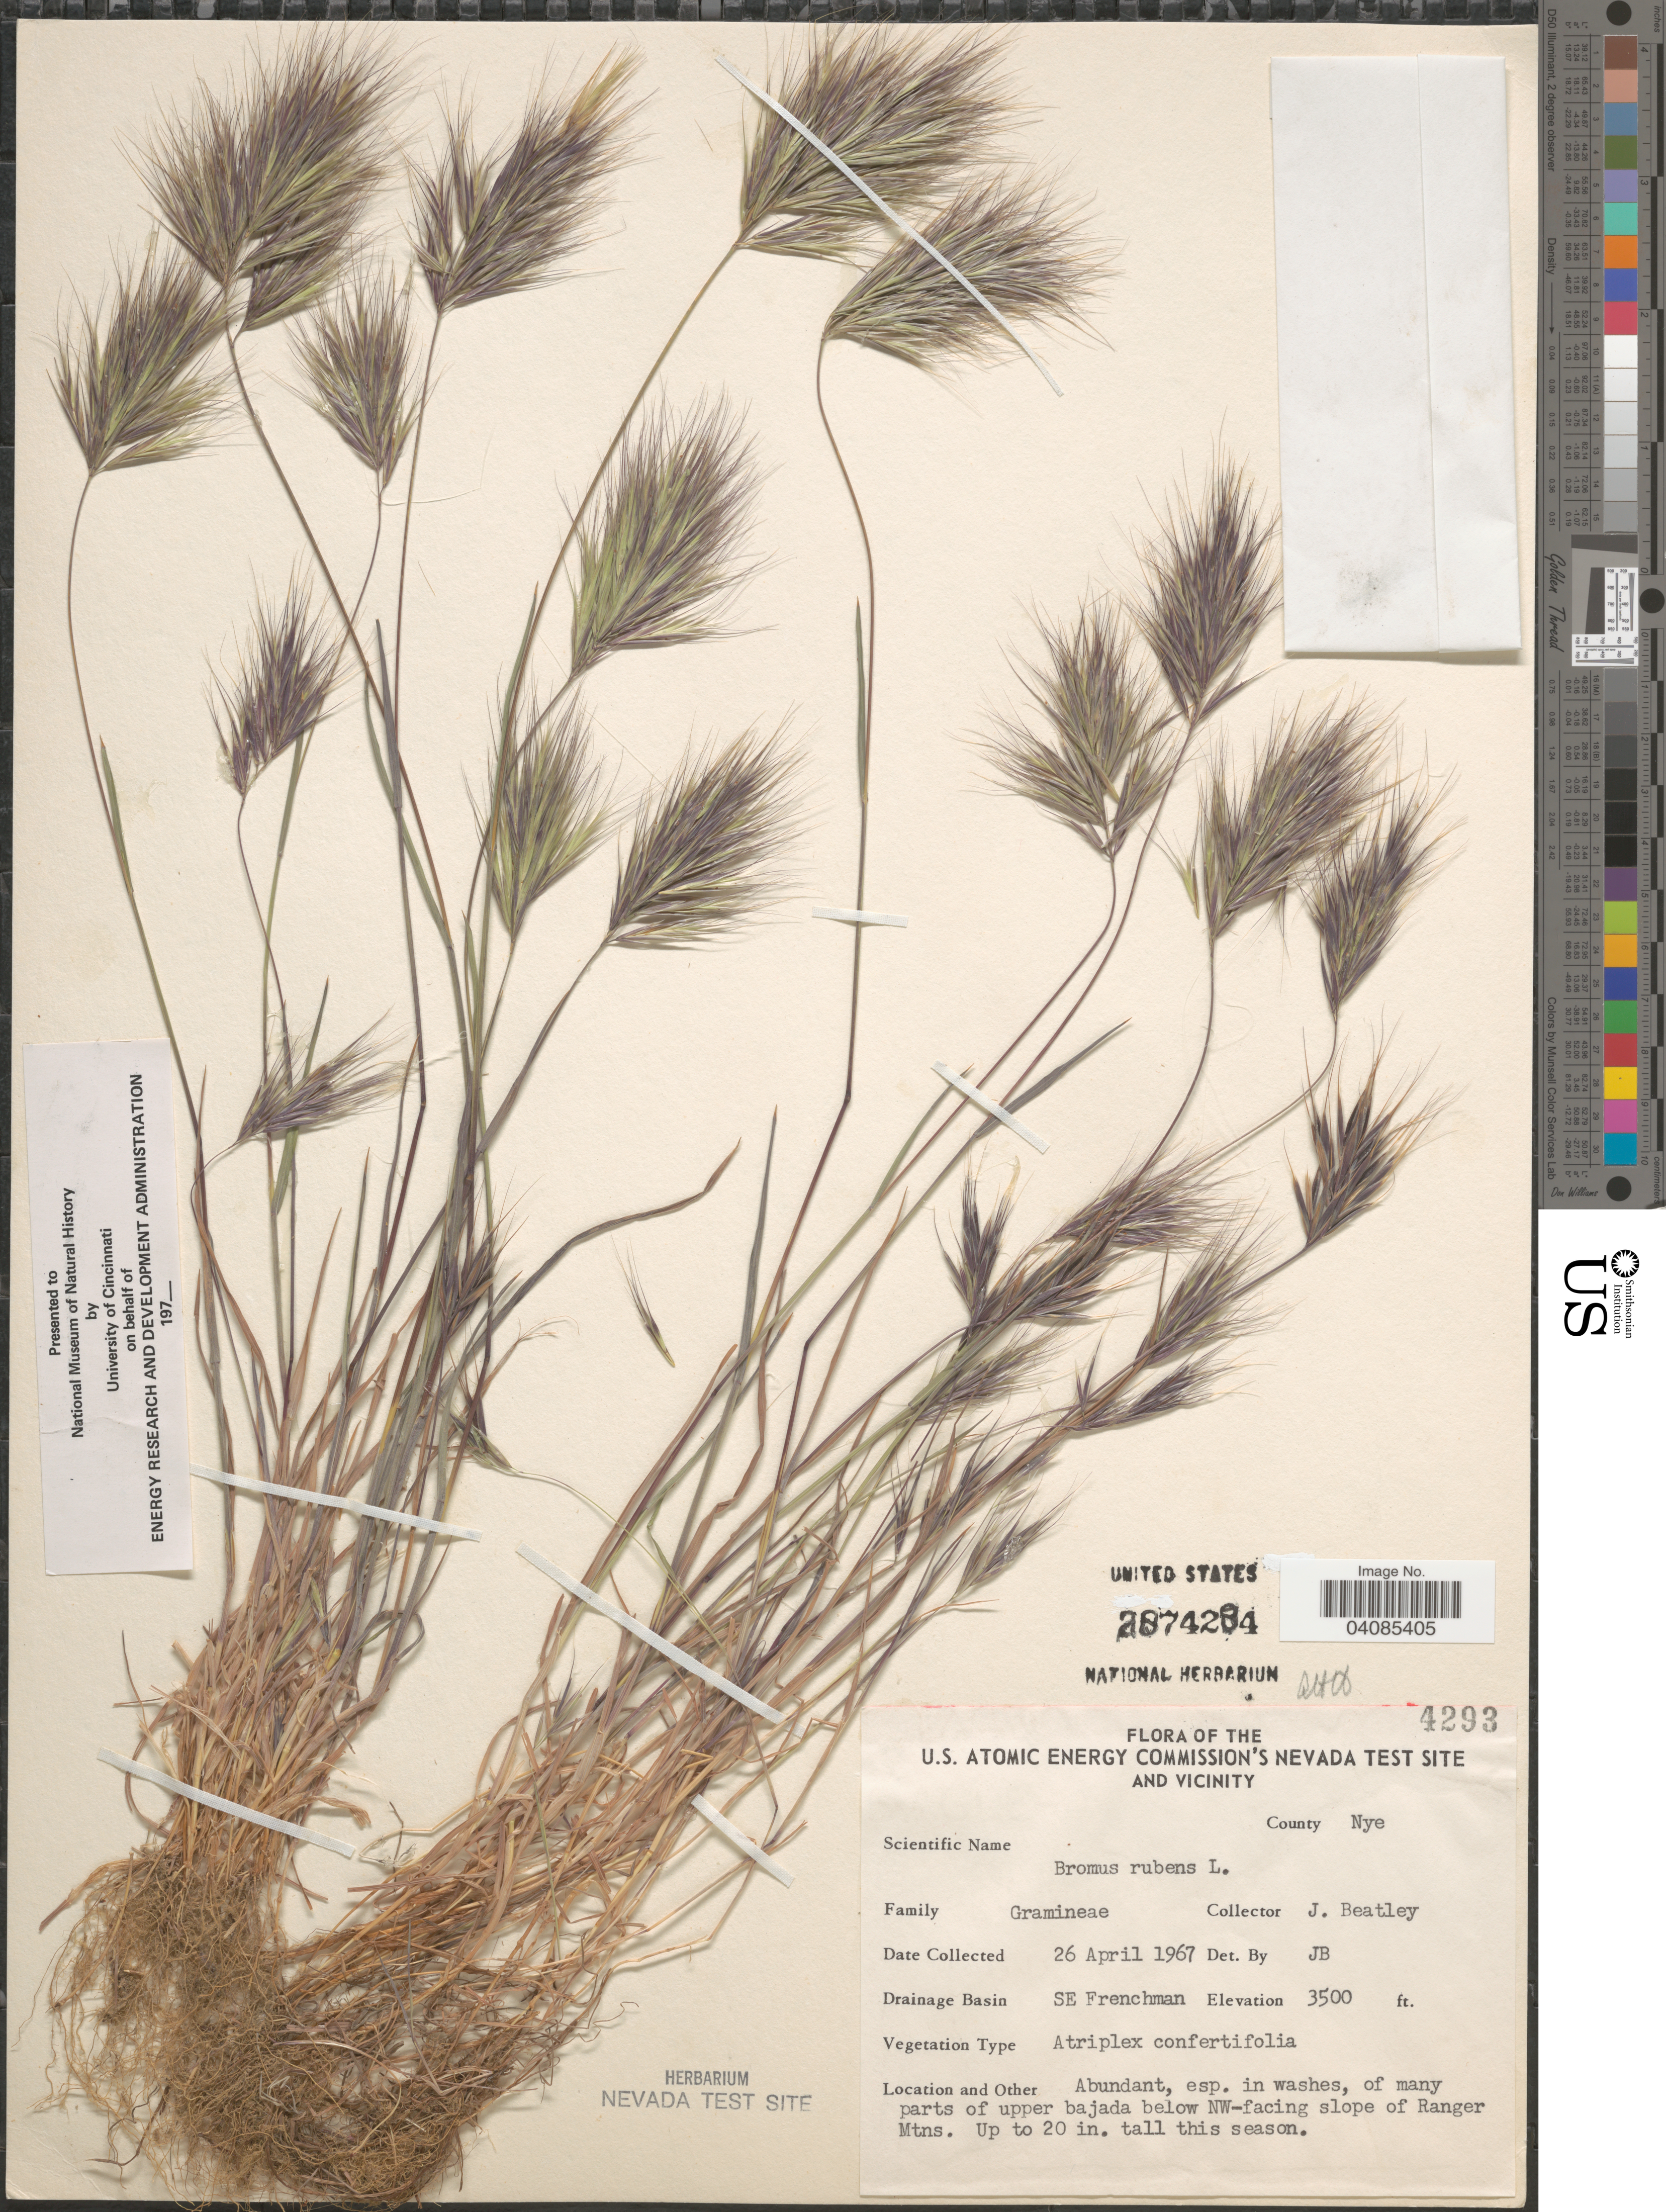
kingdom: Plantae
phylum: Tracheophyta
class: Liliopsida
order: Poales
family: Poaceae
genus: Bromus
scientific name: Bromus rubens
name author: L.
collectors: J. C. Beatley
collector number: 4293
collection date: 1967-04-26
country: United States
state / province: Nevada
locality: The U.S. Atomic Energy Commission's Nevada Test Site and Vicinity. County Nye. Drainage Basin SE Frenchman. Esp. in washes, of many parts of upper bajada below NW-facing slope of Ranger Mtns.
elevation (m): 1067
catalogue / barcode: US 2874284